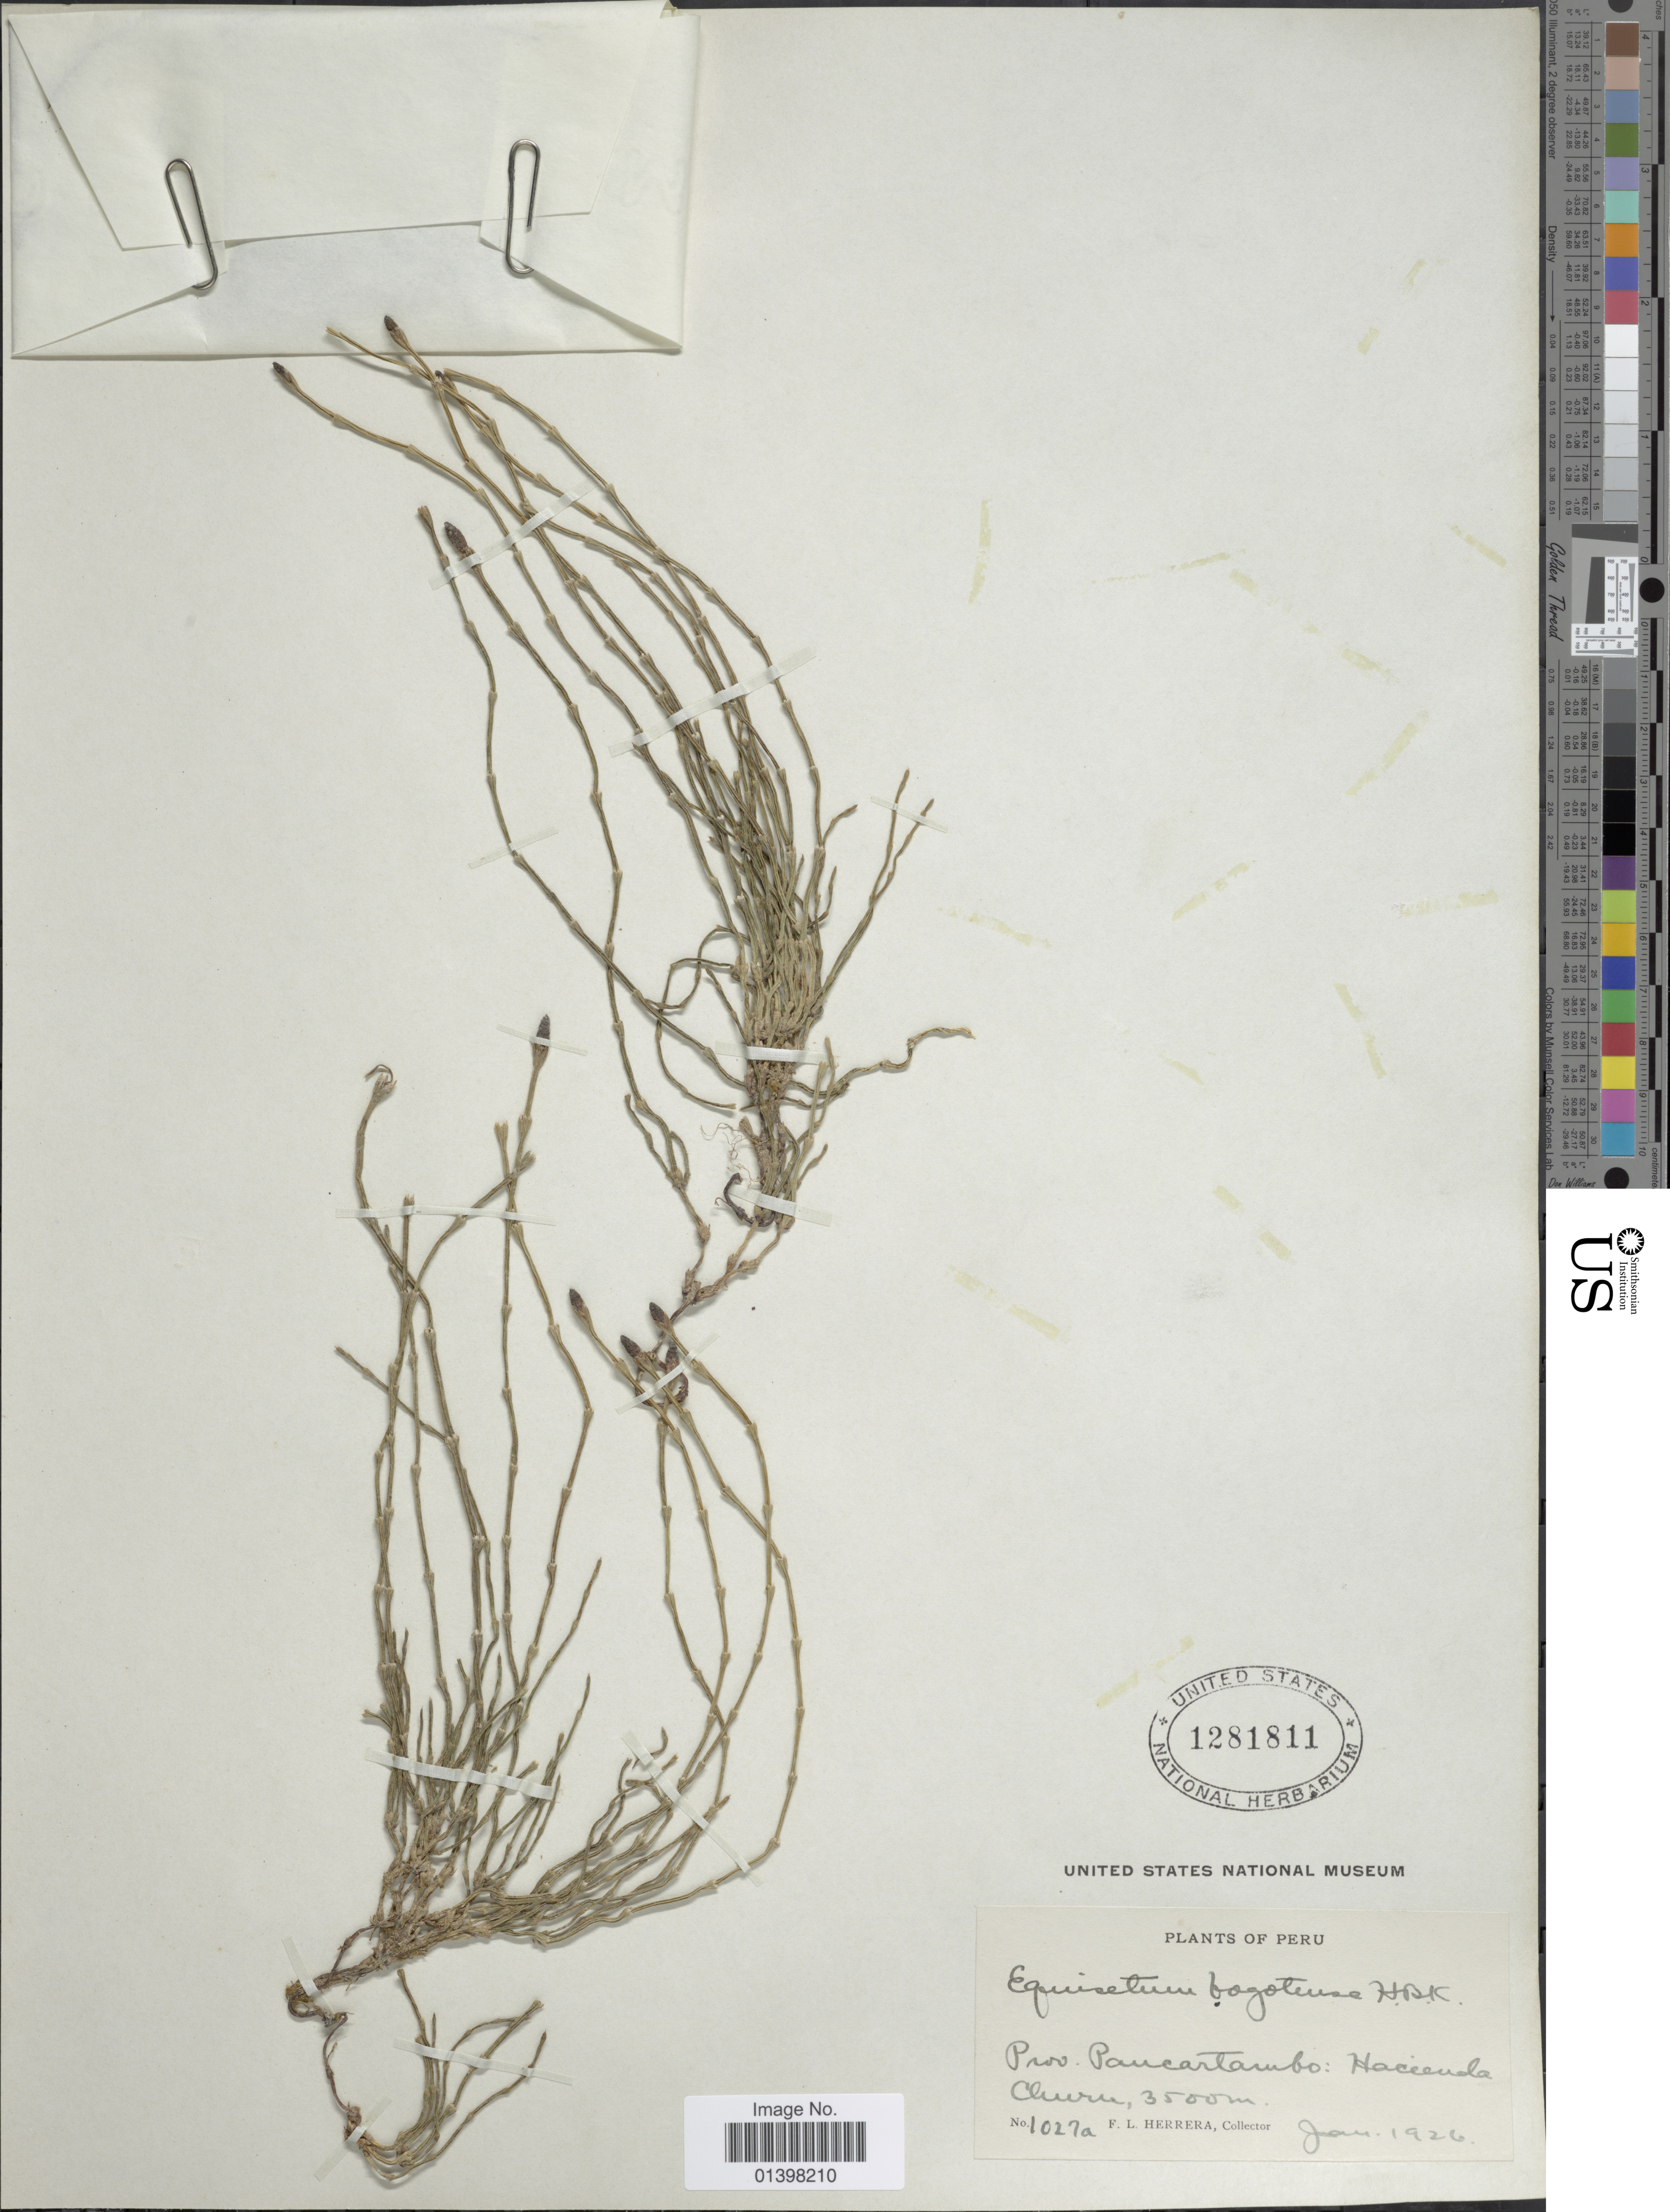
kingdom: Plantae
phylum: Tracheophyta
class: Polypodiopsida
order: Equisetales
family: Equisetaceae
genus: Equisetum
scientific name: Equisetum bogotense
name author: Kunth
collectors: F. L. Herrera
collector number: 1027a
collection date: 1926-01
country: Peru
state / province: Cusco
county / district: Paucartambo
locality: Hacienda Churu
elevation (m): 3500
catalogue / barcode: US 1281811